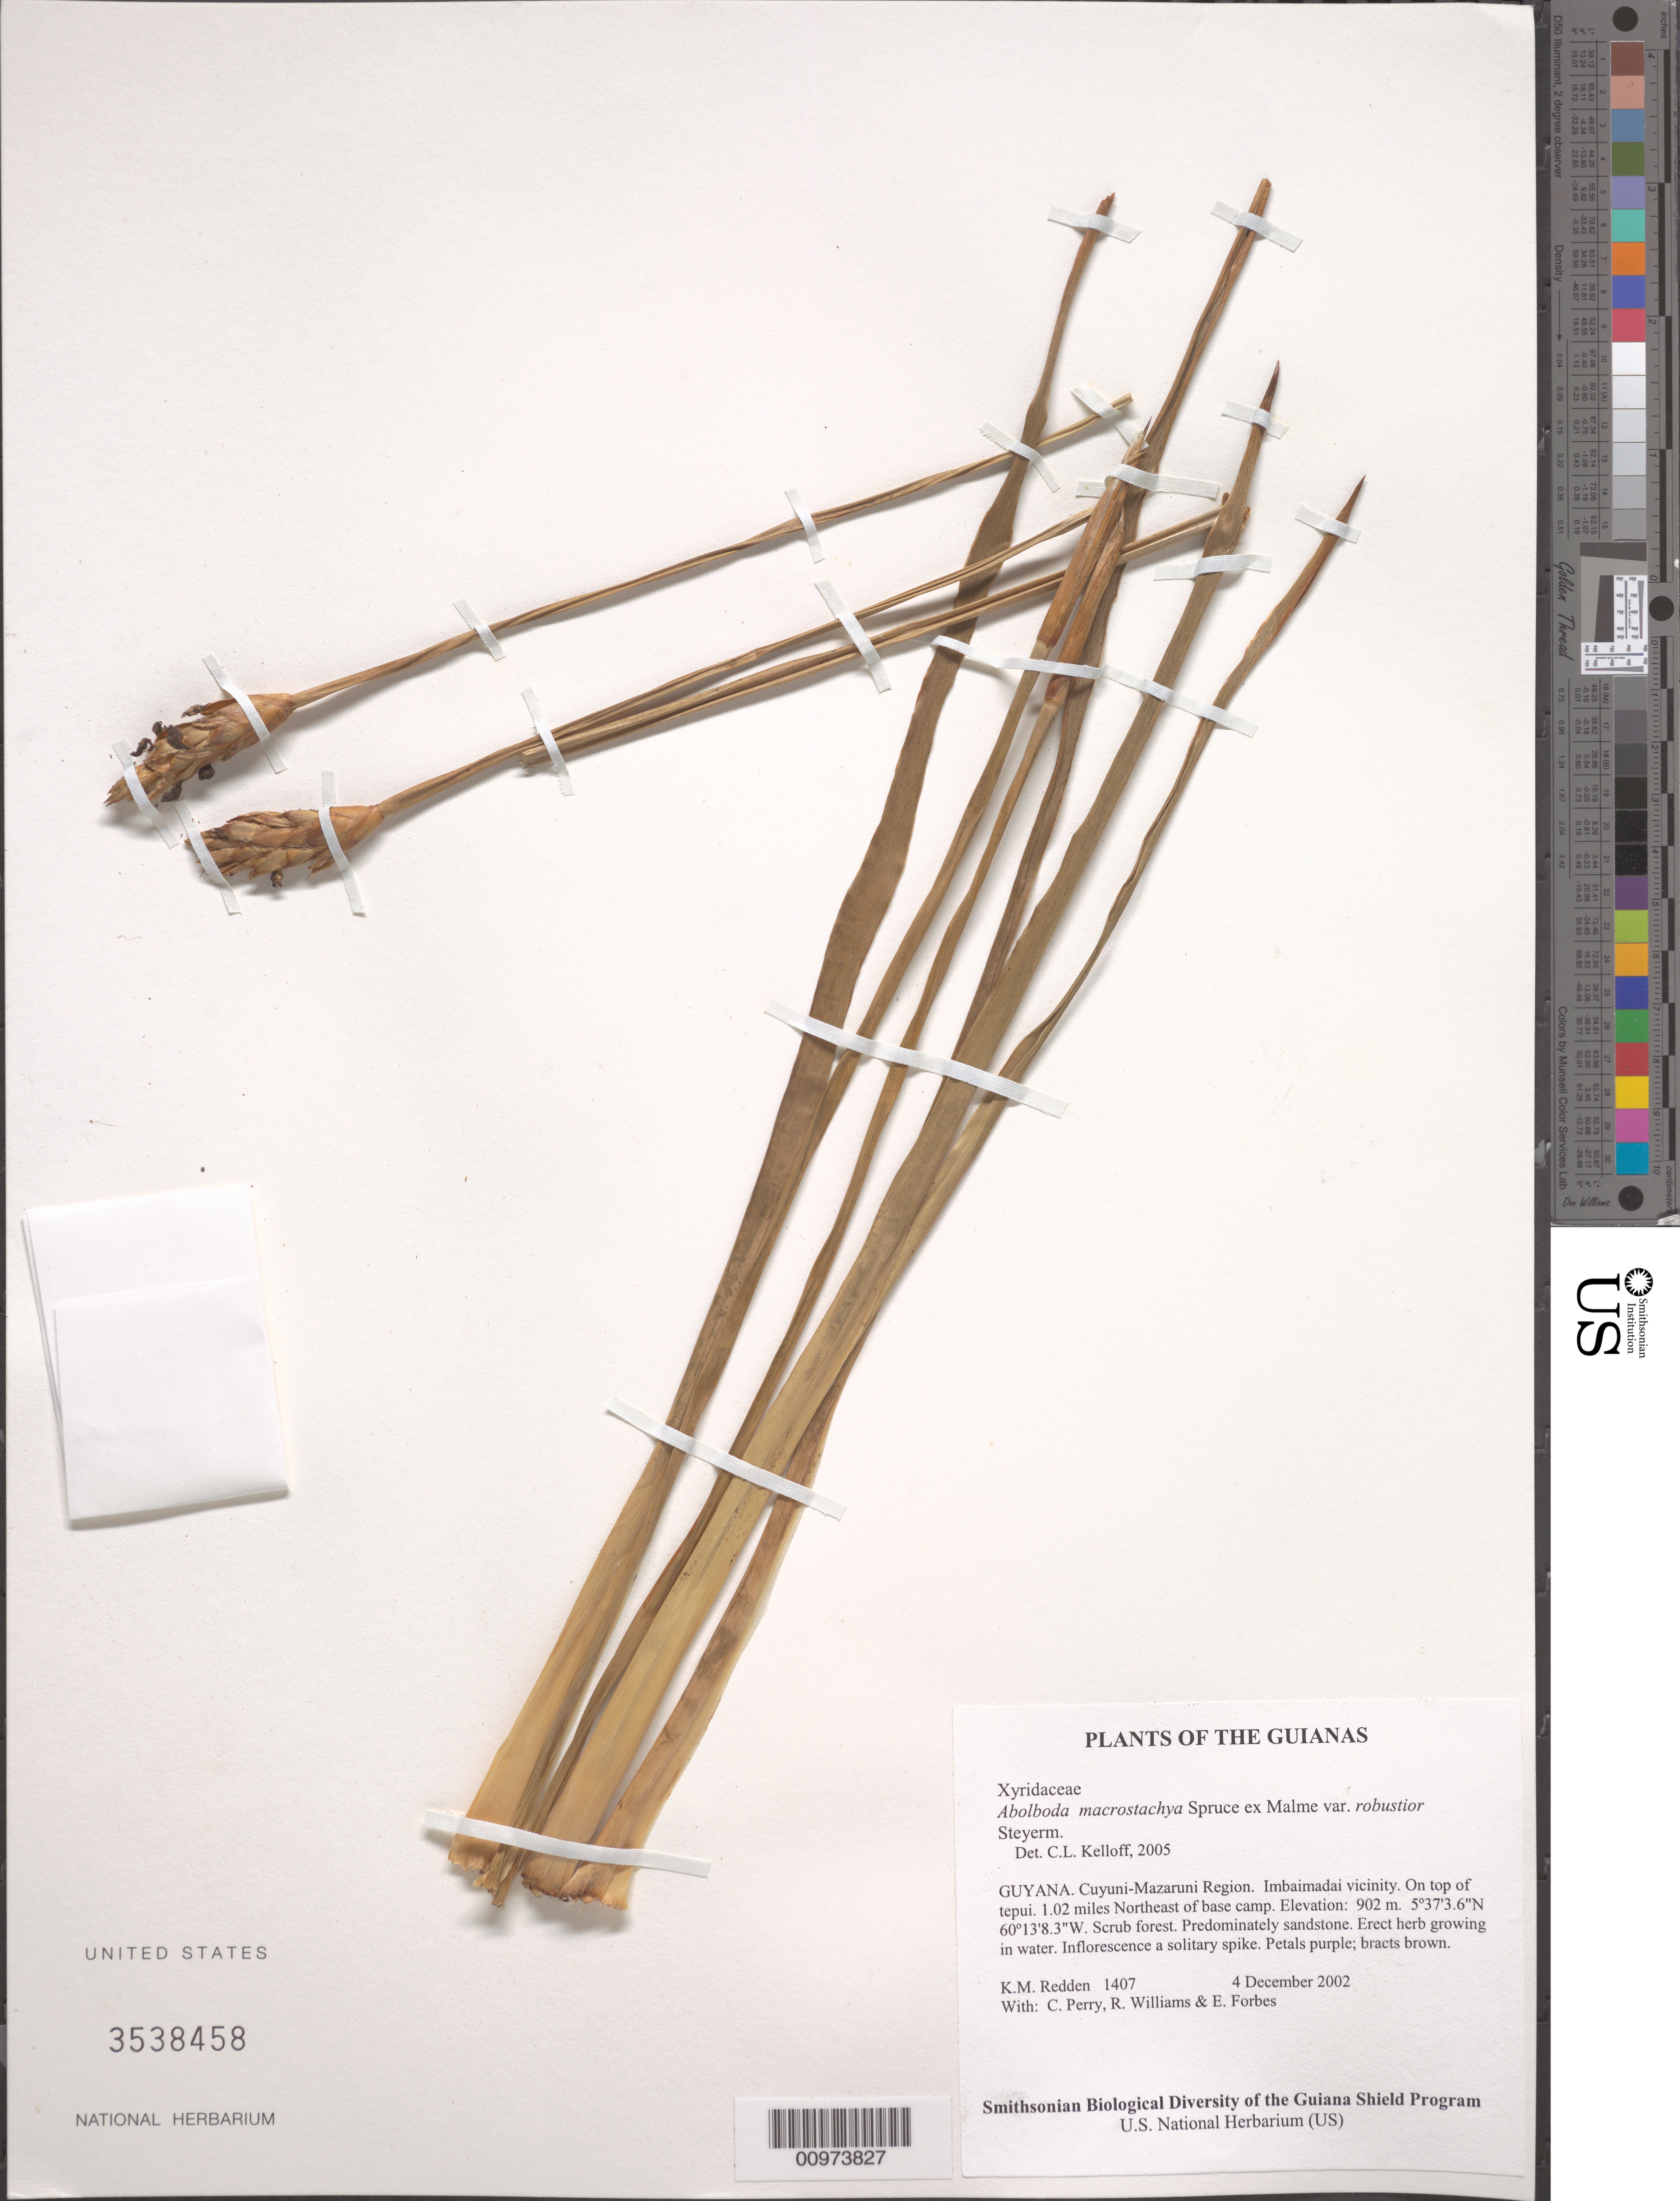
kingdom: Plantae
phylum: Tracheophyta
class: Liliopsida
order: Poales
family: Xyridaceae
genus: Abolboda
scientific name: Abolboda macrostachya var. robustior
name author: Steyerm.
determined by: Kelloff, Carol L., (US), Smithsonian Institution - National Museum of Natural History (UNITED STATES)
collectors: K. M. Redden, C. Perry, R. Williams & E. Forbes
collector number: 1407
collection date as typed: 4 December 2002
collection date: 2002-12-04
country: Guyana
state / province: Cuyuni-Mazaruni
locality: Imbaimadai vicinity. On top of tepui. 1.02 miles Northeast of base camp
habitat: Scrub forest. Predominately sandstone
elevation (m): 902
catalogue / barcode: US 3538458